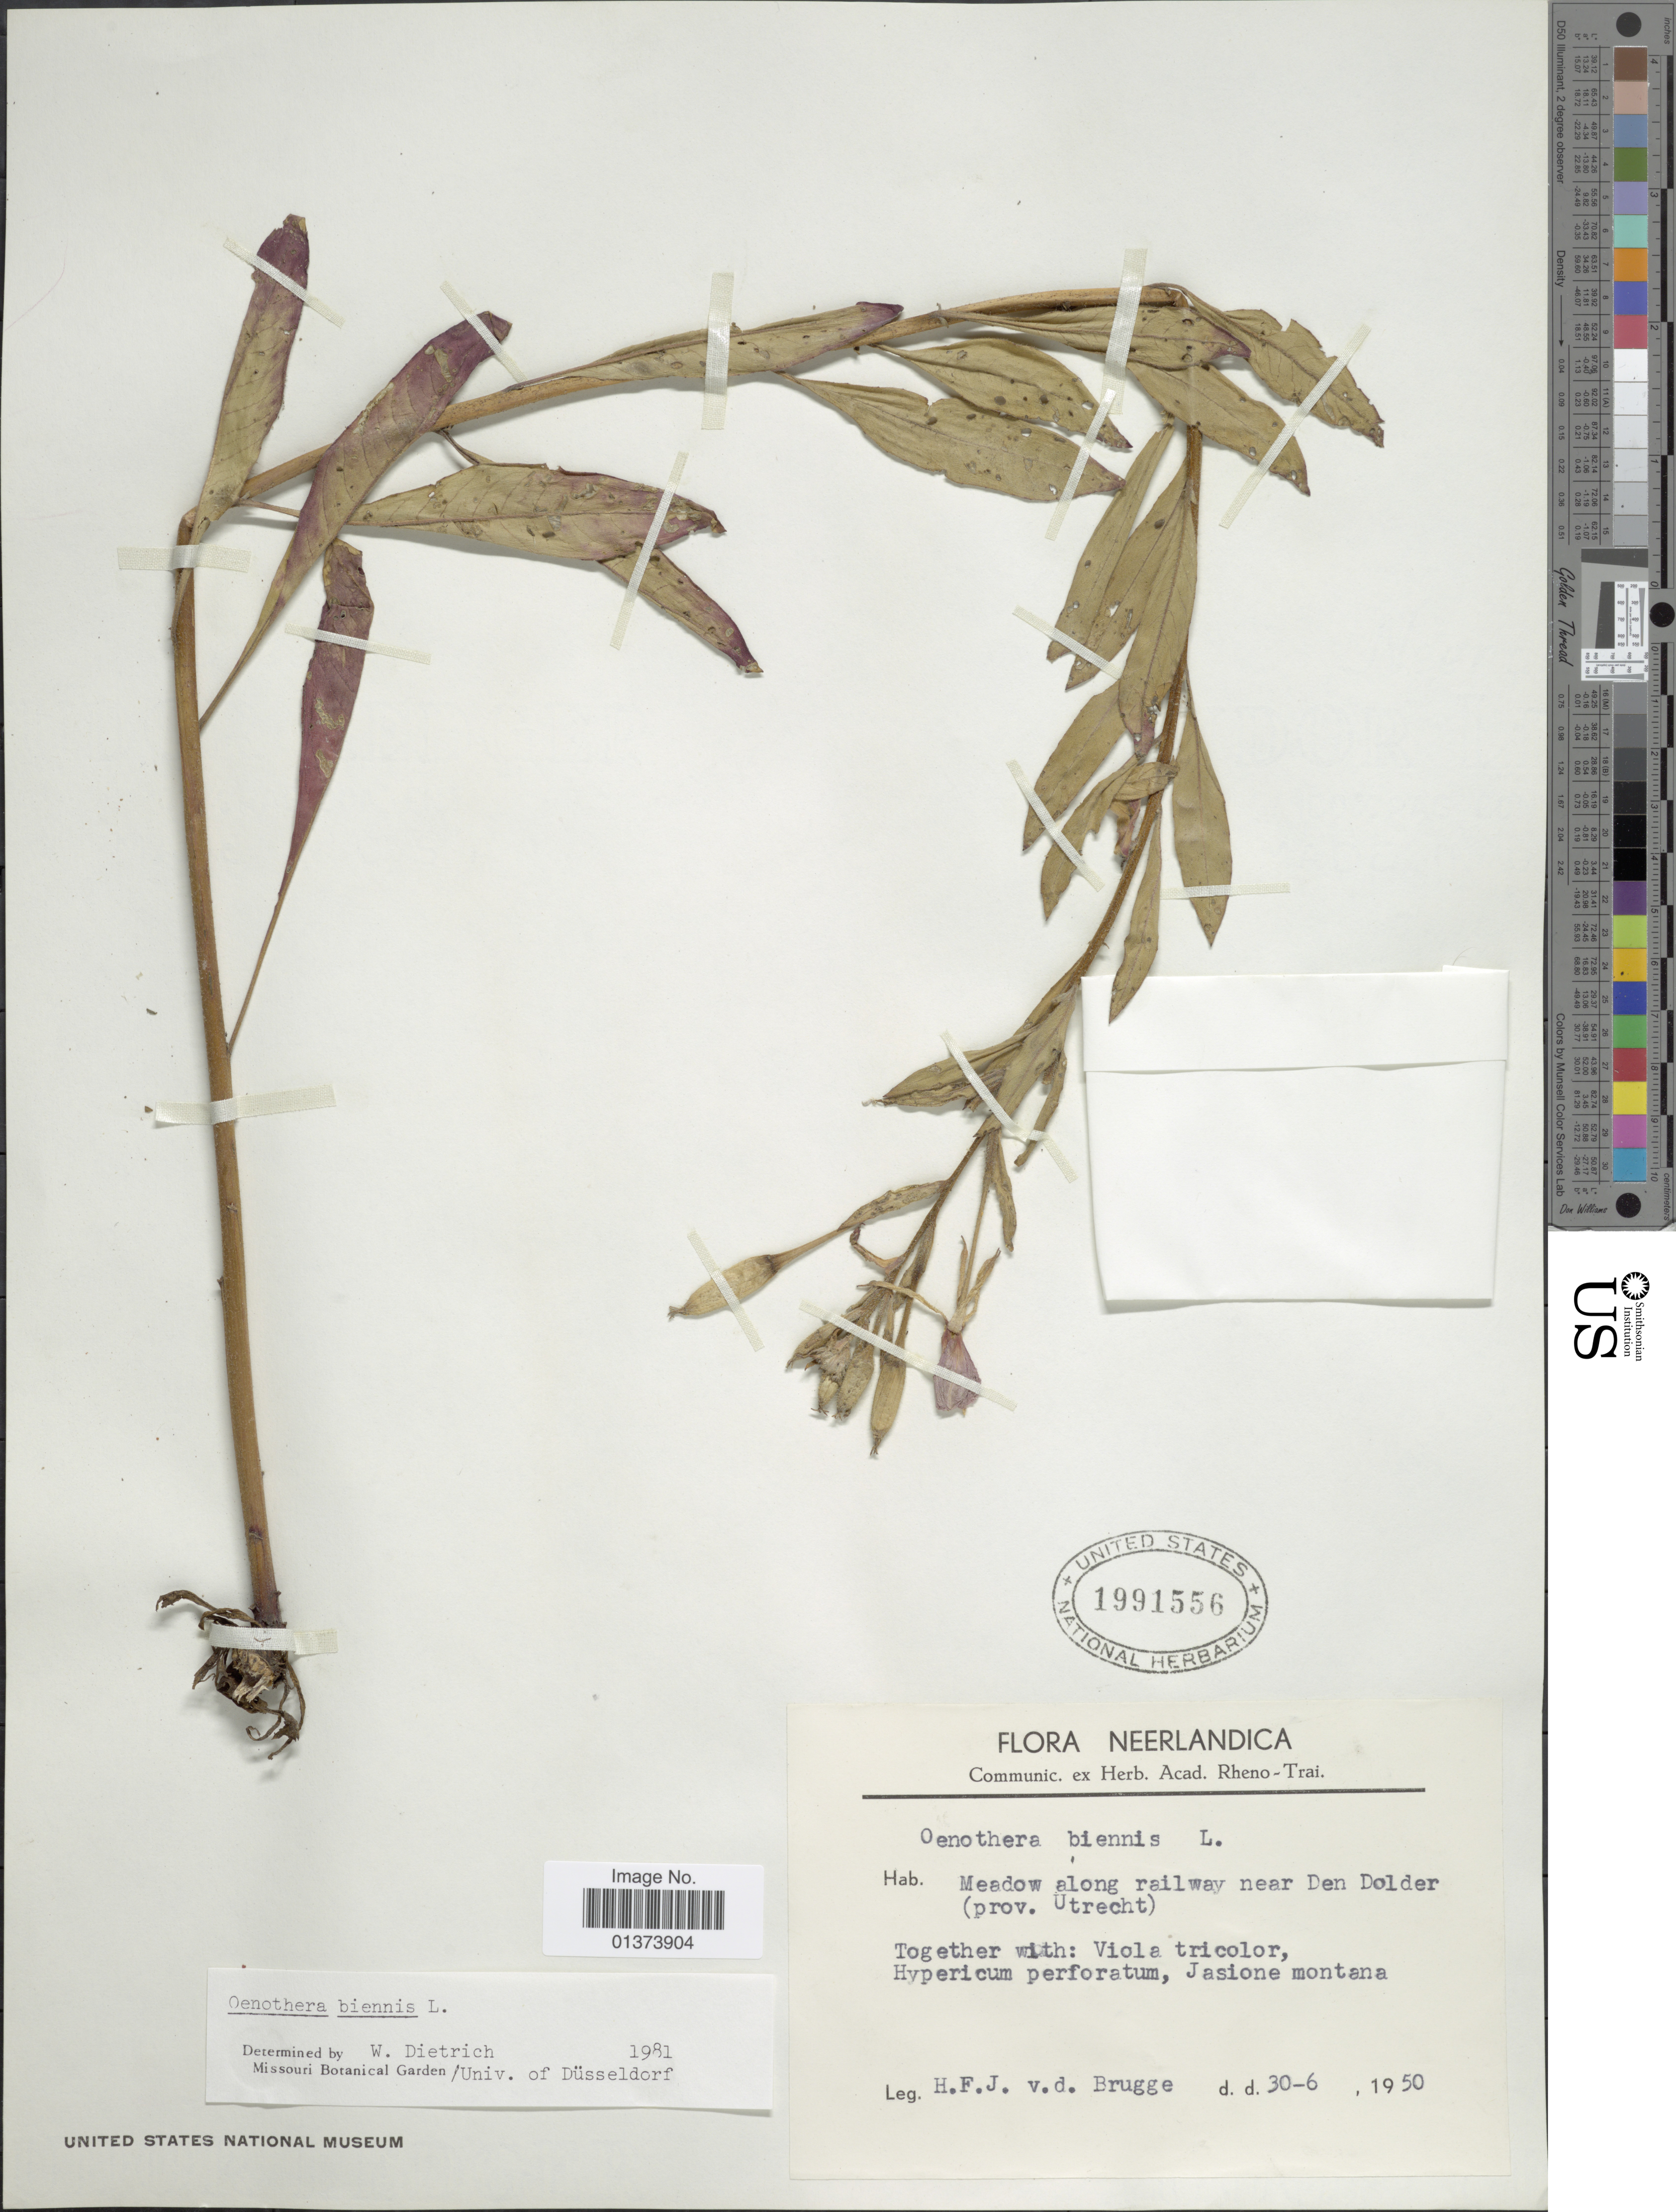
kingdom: Plantae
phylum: Tracheophyta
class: Magnoliopsida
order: Myrtales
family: Onagraceae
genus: Oenothera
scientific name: Oenothera biennis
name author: L.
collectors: H. Brugge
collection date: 1950-06-30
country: Netherlands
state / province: Utrecht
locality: Meadow along railway near Den Dolder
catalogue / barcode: US 1991556